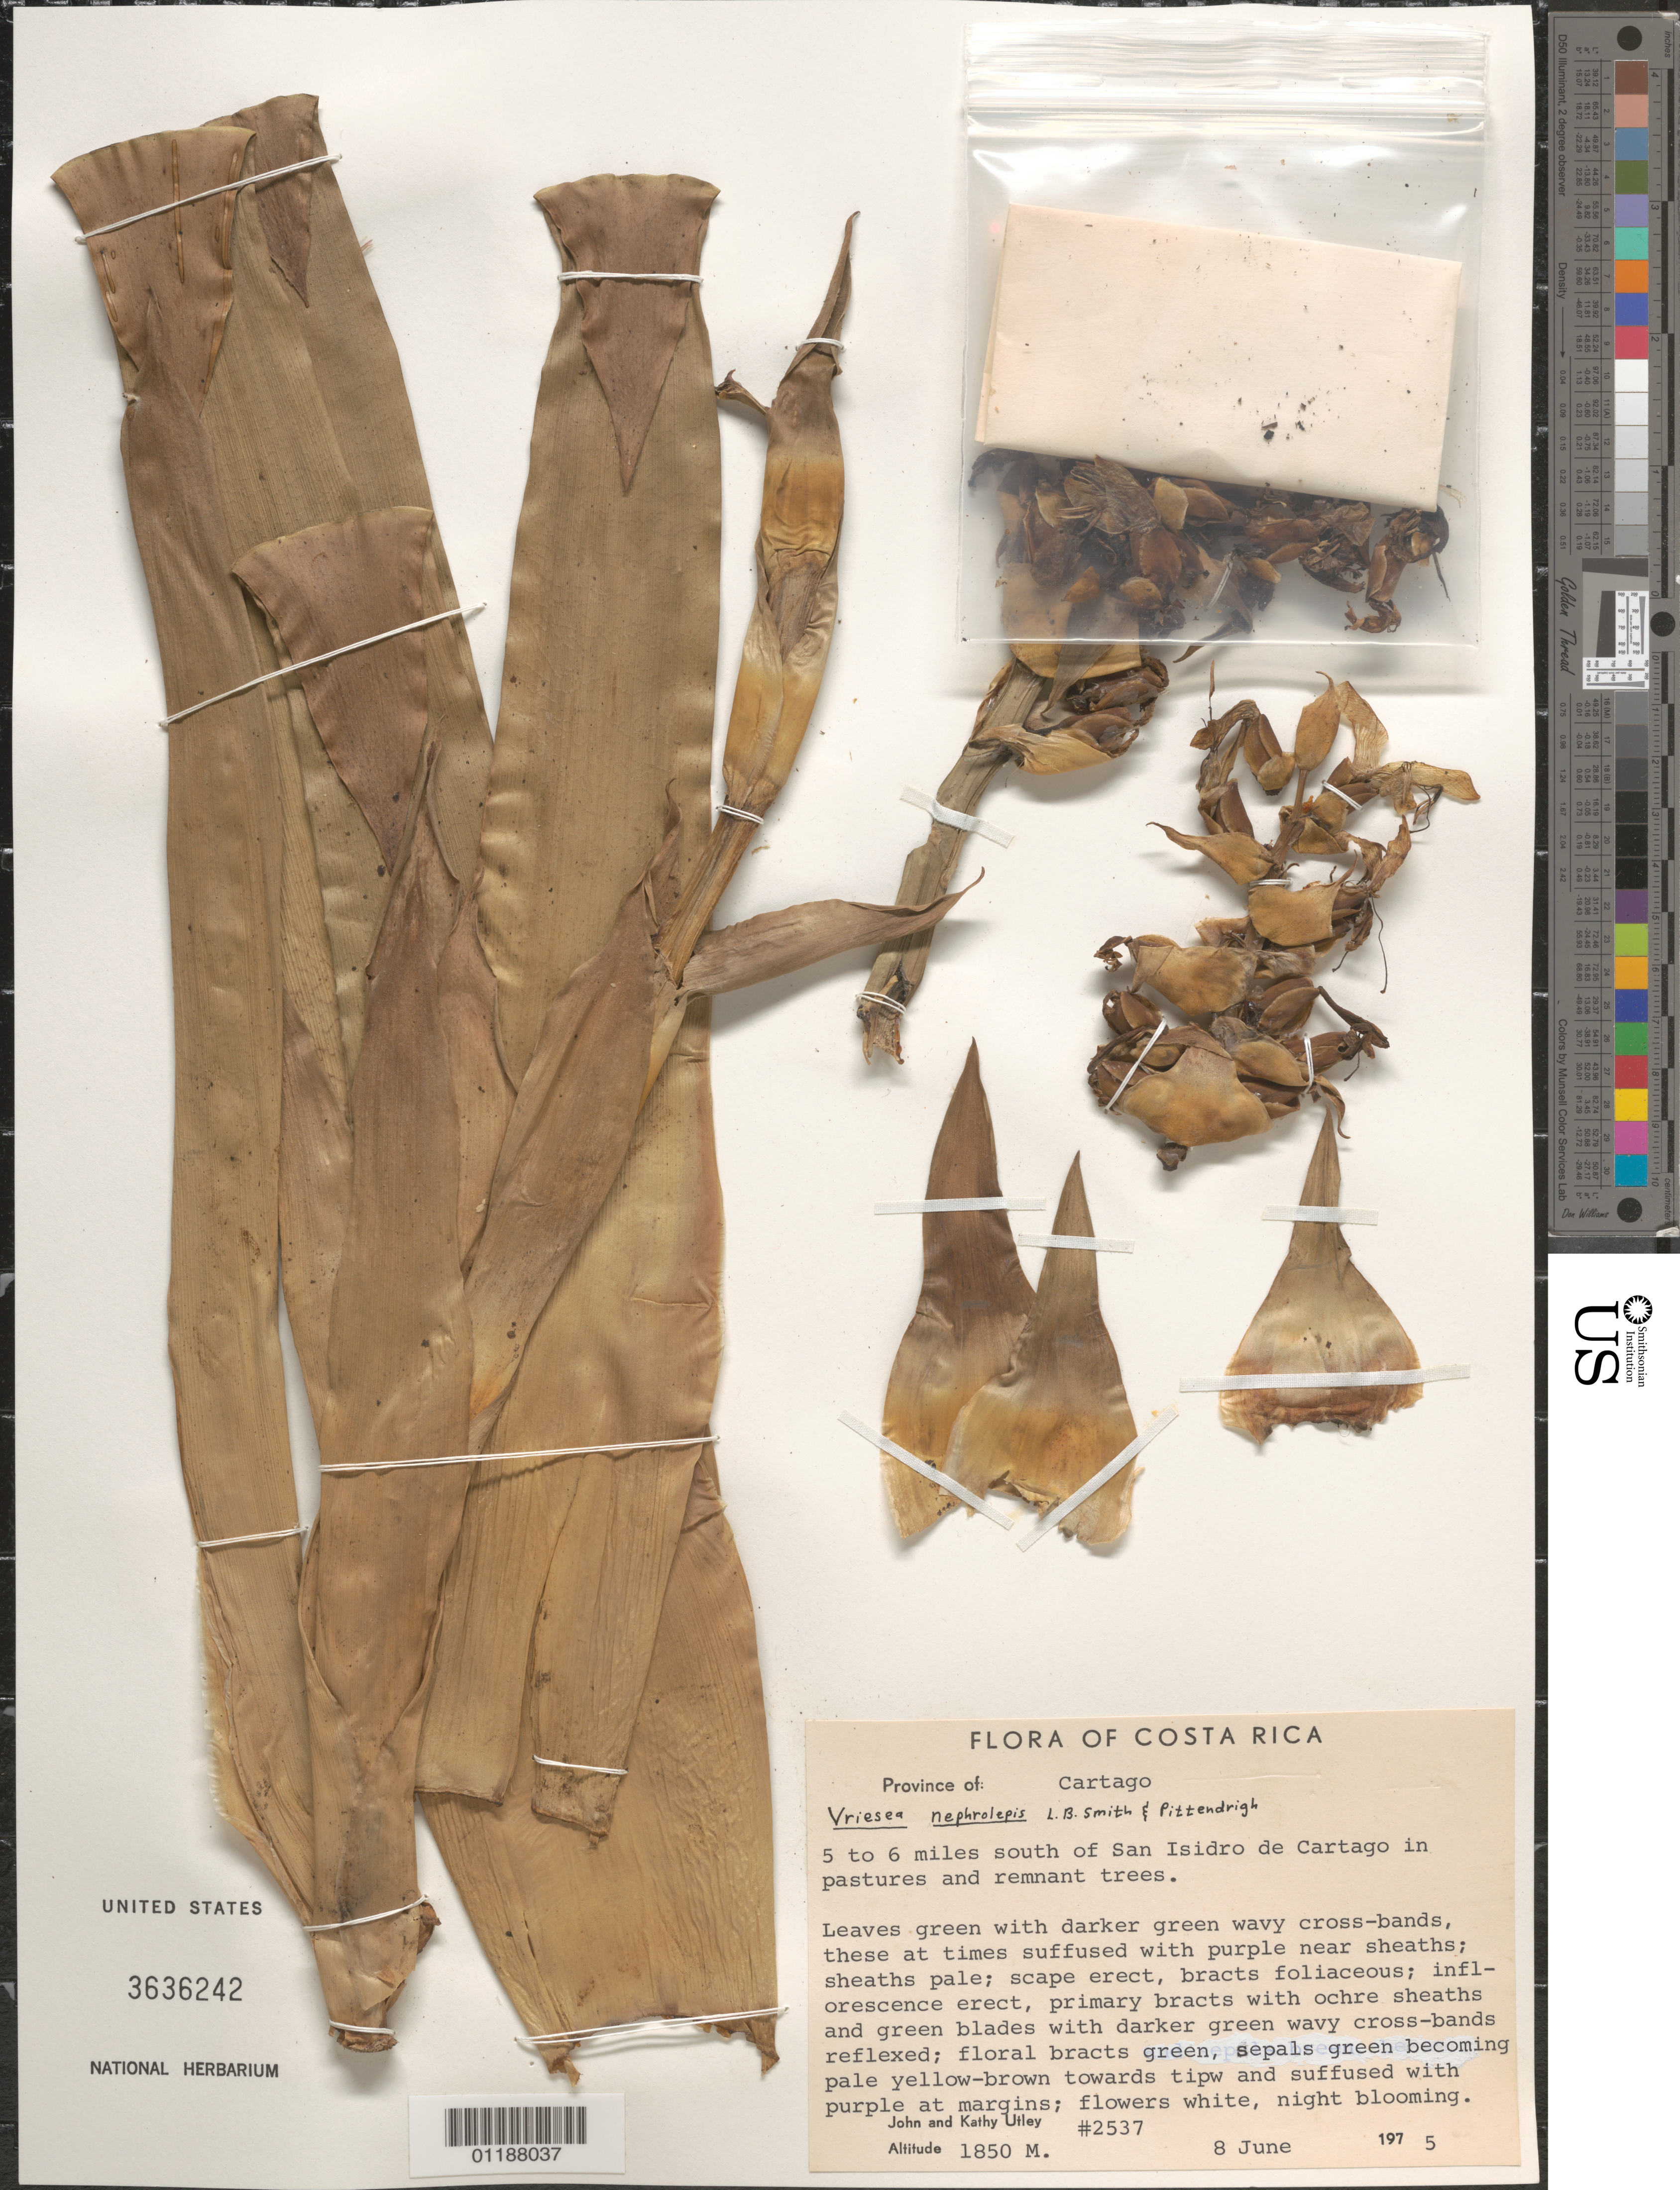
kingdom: Plantae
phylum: Tracheophyta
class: Liliopsida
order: Poales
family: Bromeliaceae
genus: Vriesea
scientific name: Vriesea nephrolepis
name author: L.B. Sm. & Pittendr.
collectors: J. F. Utley & K. Burt-Utley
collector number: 2537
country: Costa Rica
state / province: Cartago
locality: S of San Isidro de Cartago in pastures and remnant trees.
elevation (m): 1850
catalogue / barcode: US 3636242